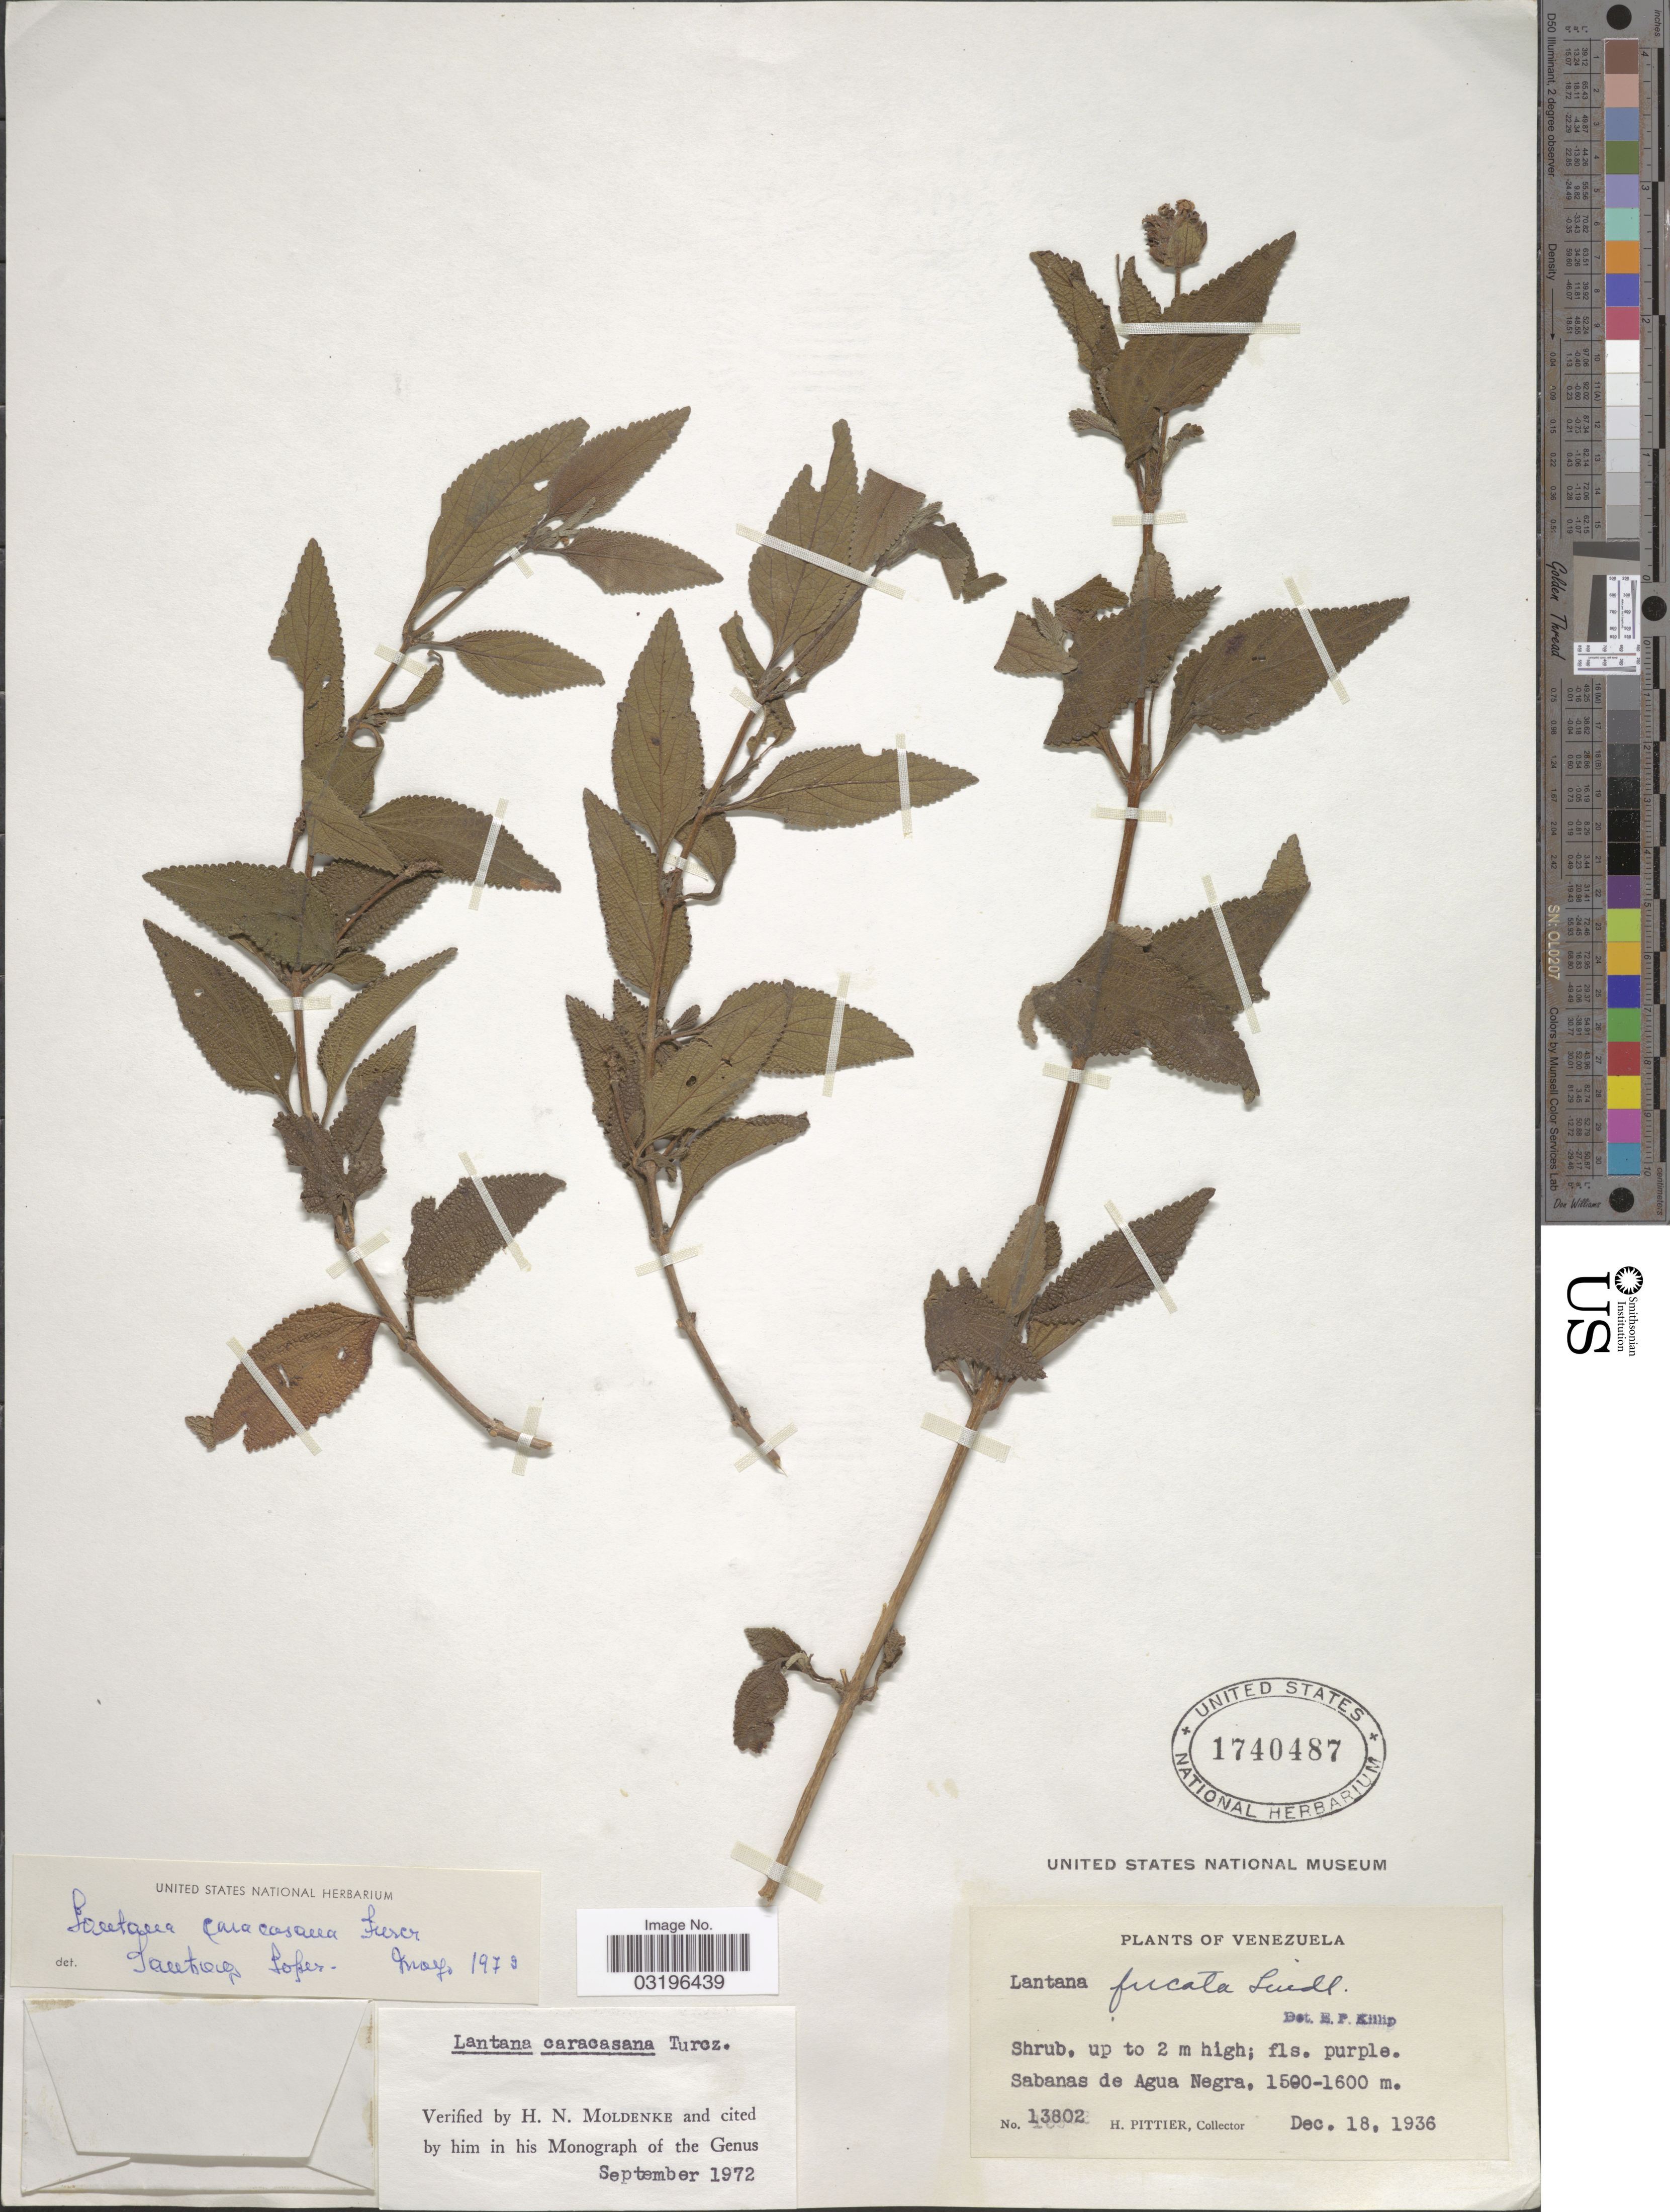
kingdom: Plantae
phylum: Tracheophyta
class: Magnoliopsida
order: Lamiales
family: Verbenaceae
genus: Lantana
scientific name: Lantana caracasana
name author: Turcz.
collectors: H. F. Pittier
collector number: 13802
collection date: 1936-12-18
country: Venezuela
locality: Sabanas de Agua Negra.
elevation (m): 1500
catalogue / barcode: US 1740487